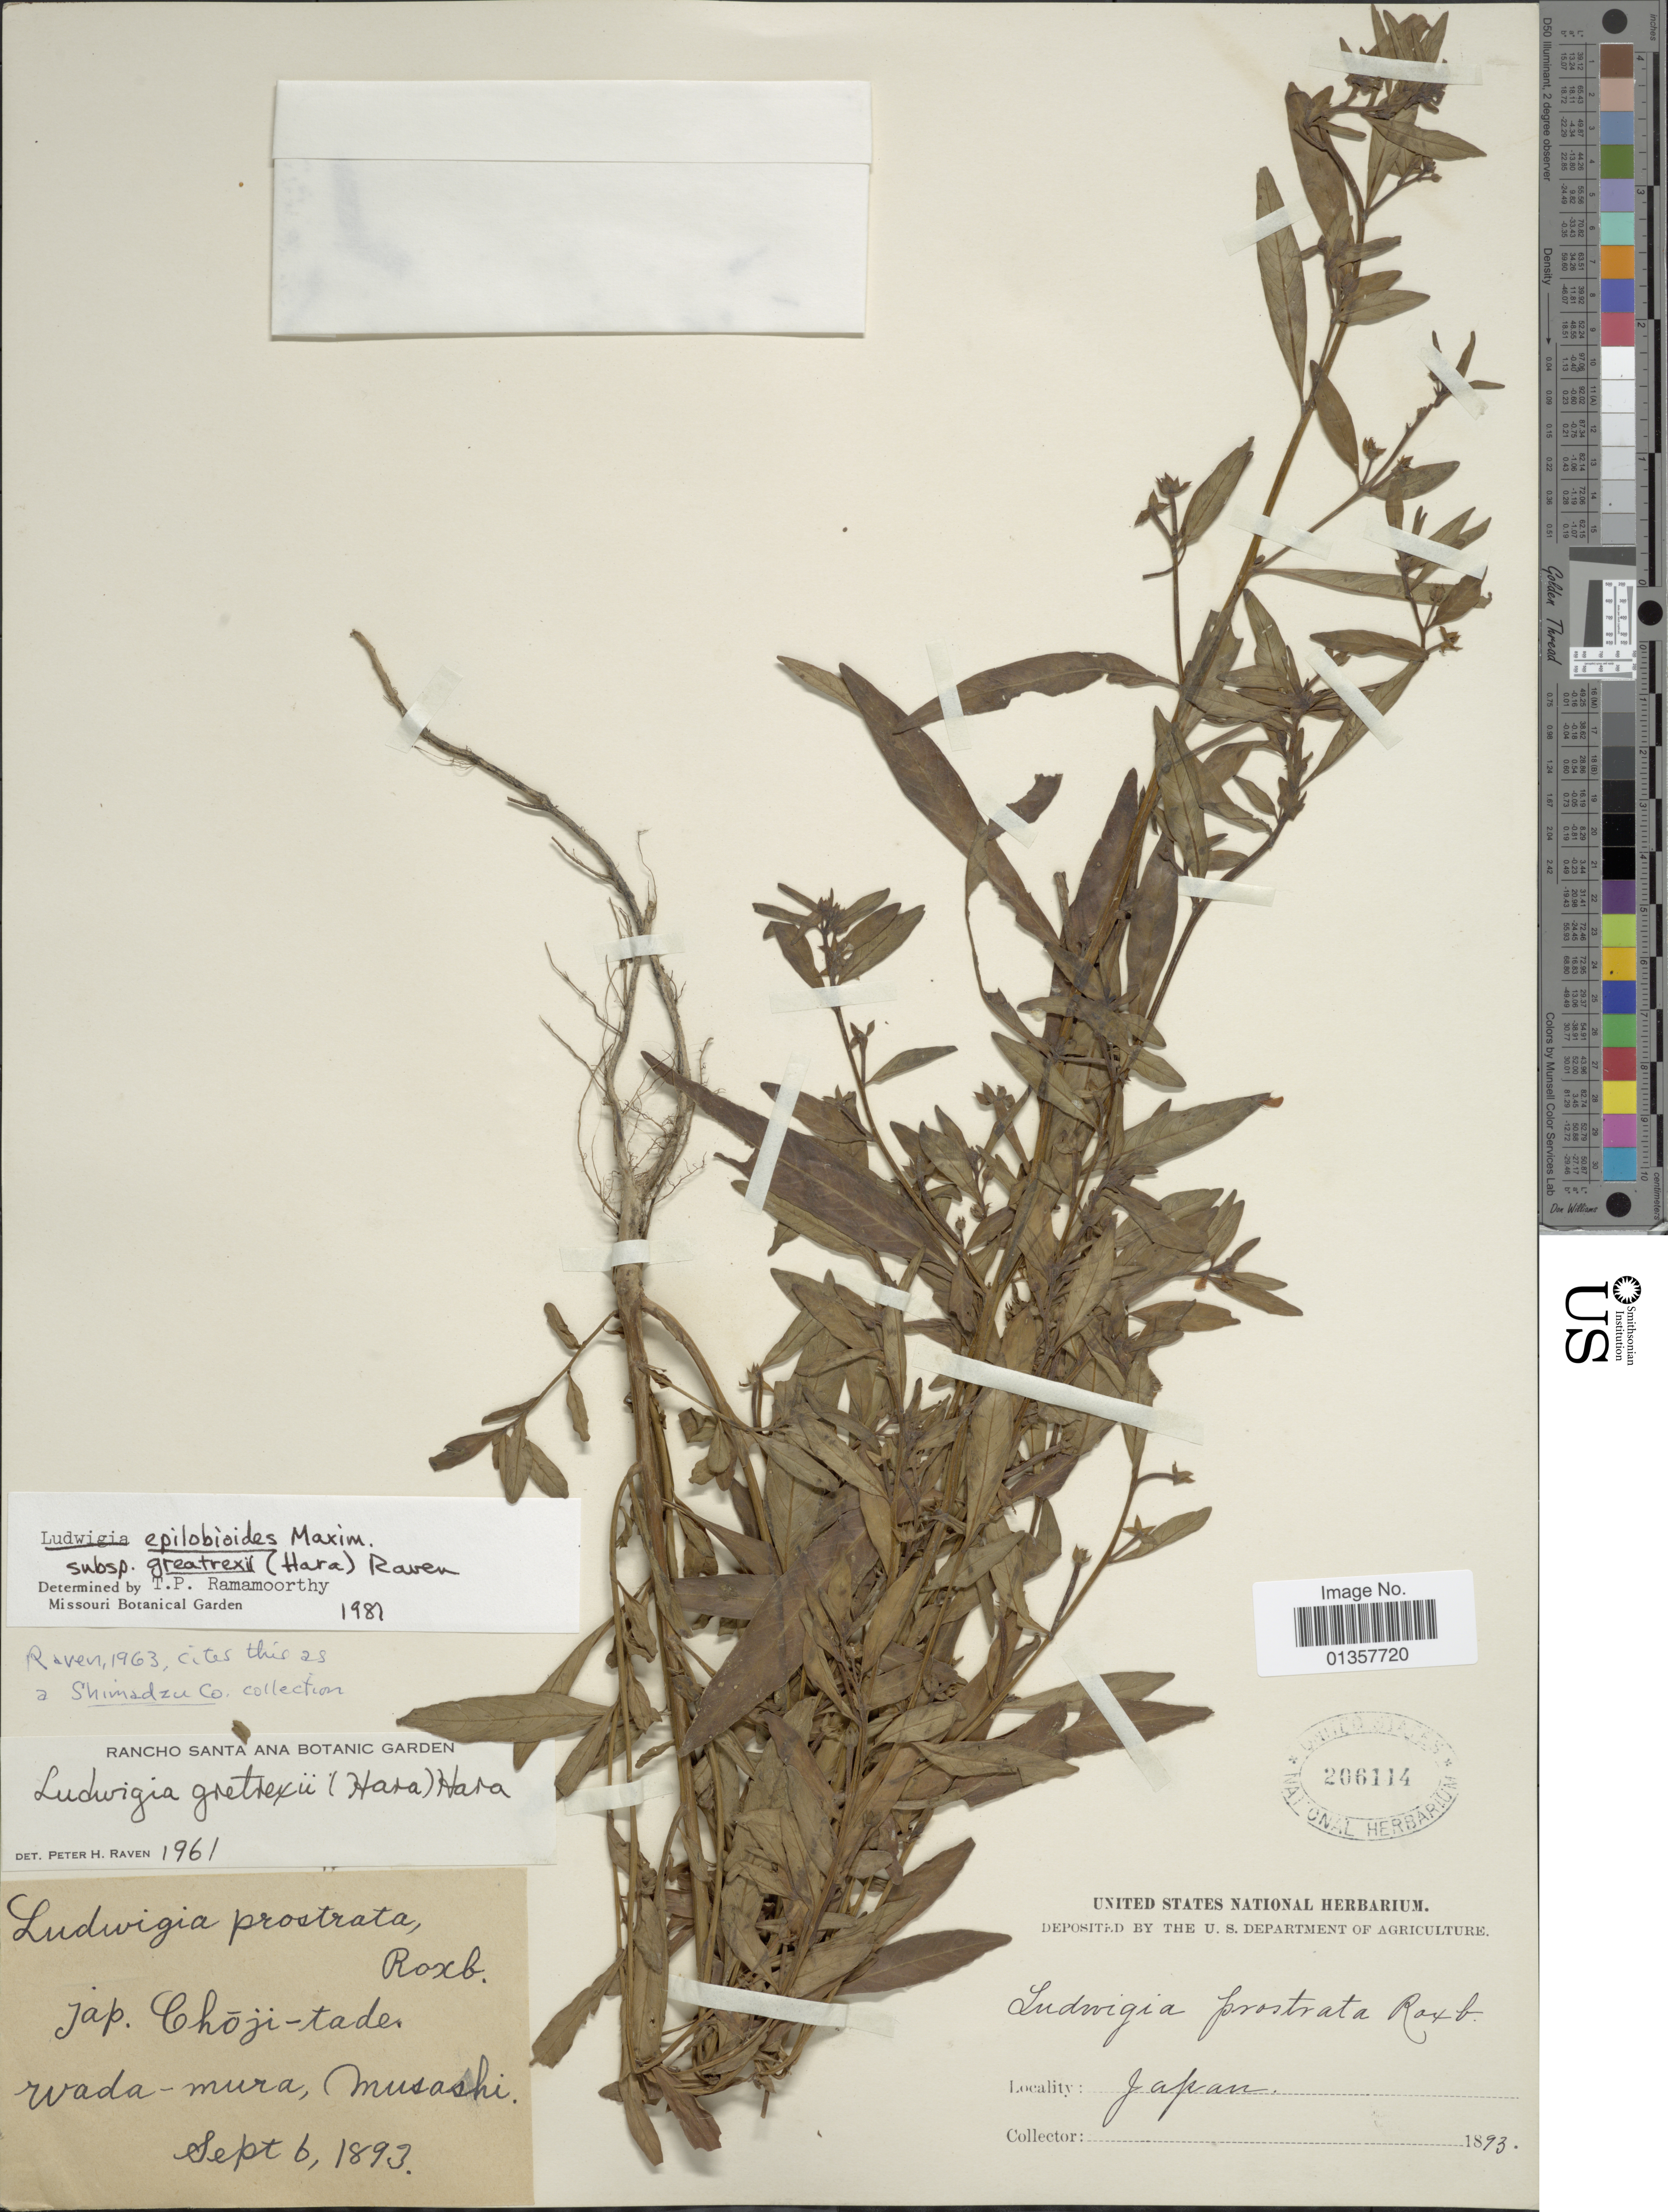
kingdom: Plantae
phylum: Tracheophyta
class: Magnoliopsida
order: Myrtales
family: Onagraceae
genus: Ludwigia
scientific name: Ludwigia epilobioides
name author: Maxim.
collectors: U.S. National Herbarium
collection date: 1893-09-06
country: Japan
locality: Wada-mura, Musashi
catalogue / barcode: US 206114